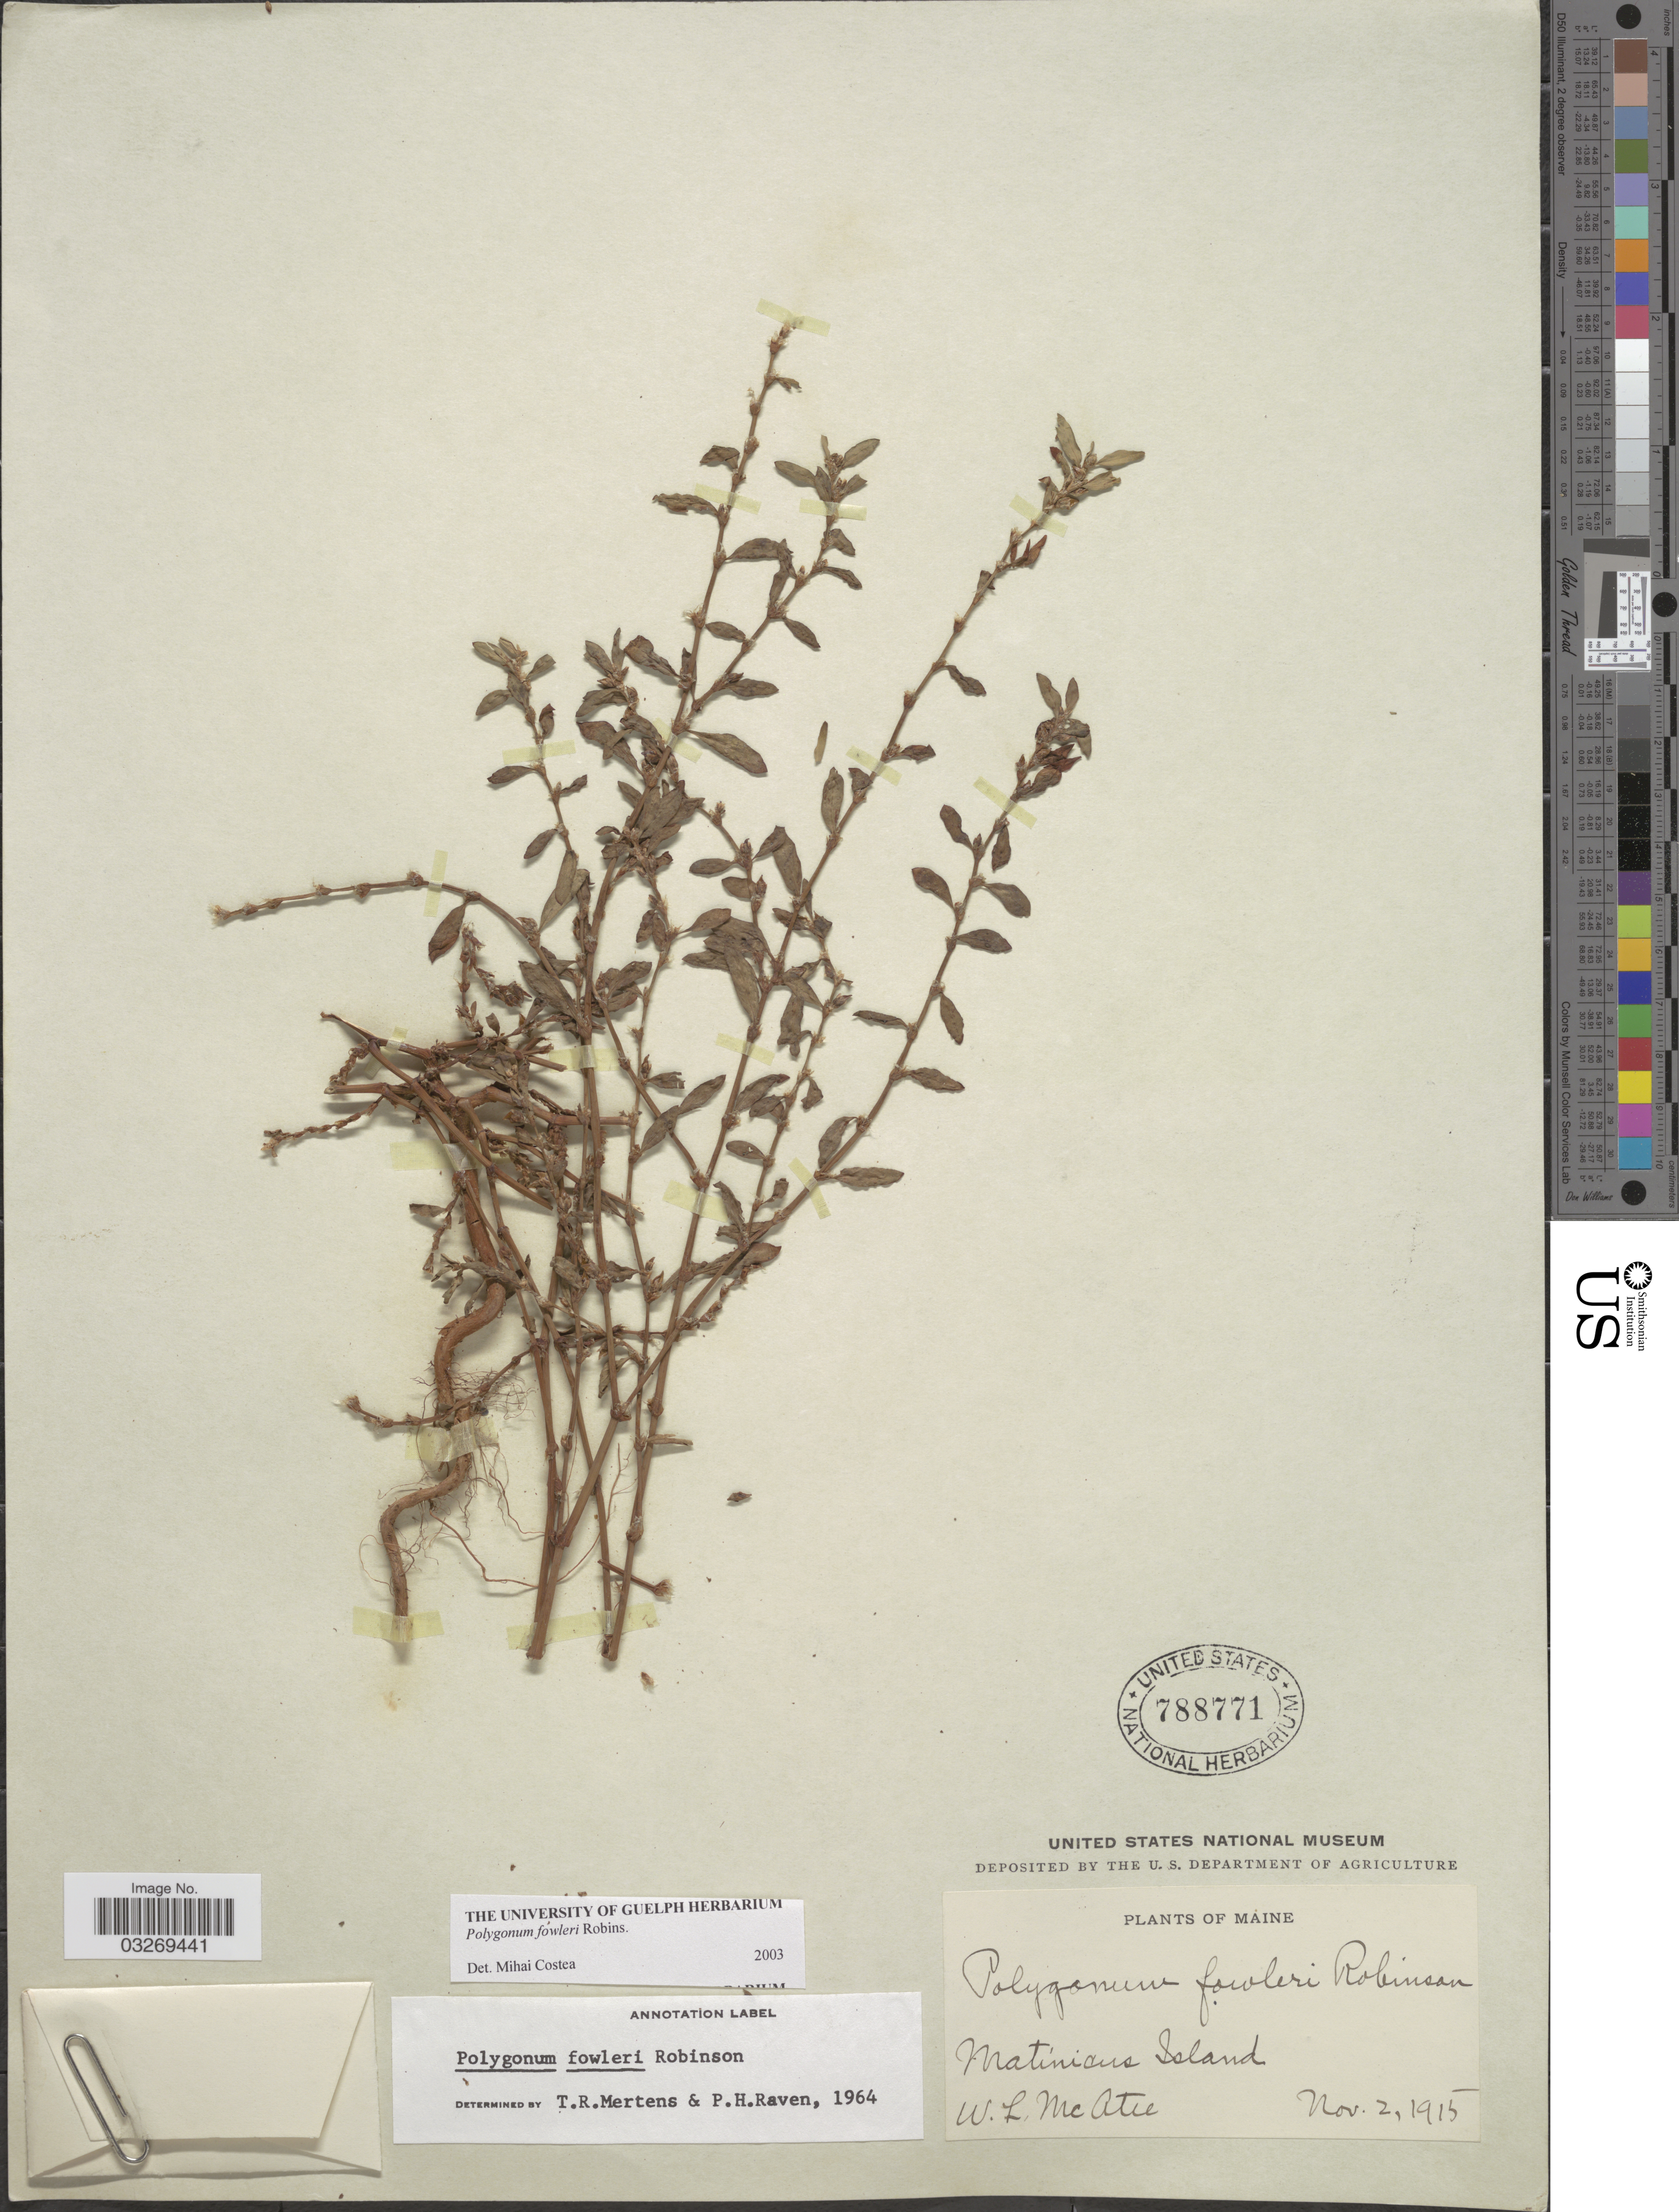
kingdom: Plantae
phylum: Tracheophyta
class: Magnoliopsida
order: Caryophyllales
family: Polygonaceae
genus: Polygonum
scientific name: Polygonum fowleri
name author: B.L. Rob.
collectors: W. McAtee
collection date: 1915-11-02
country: United States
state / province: Maine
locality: Matinicus Island.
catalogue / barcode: US 788771